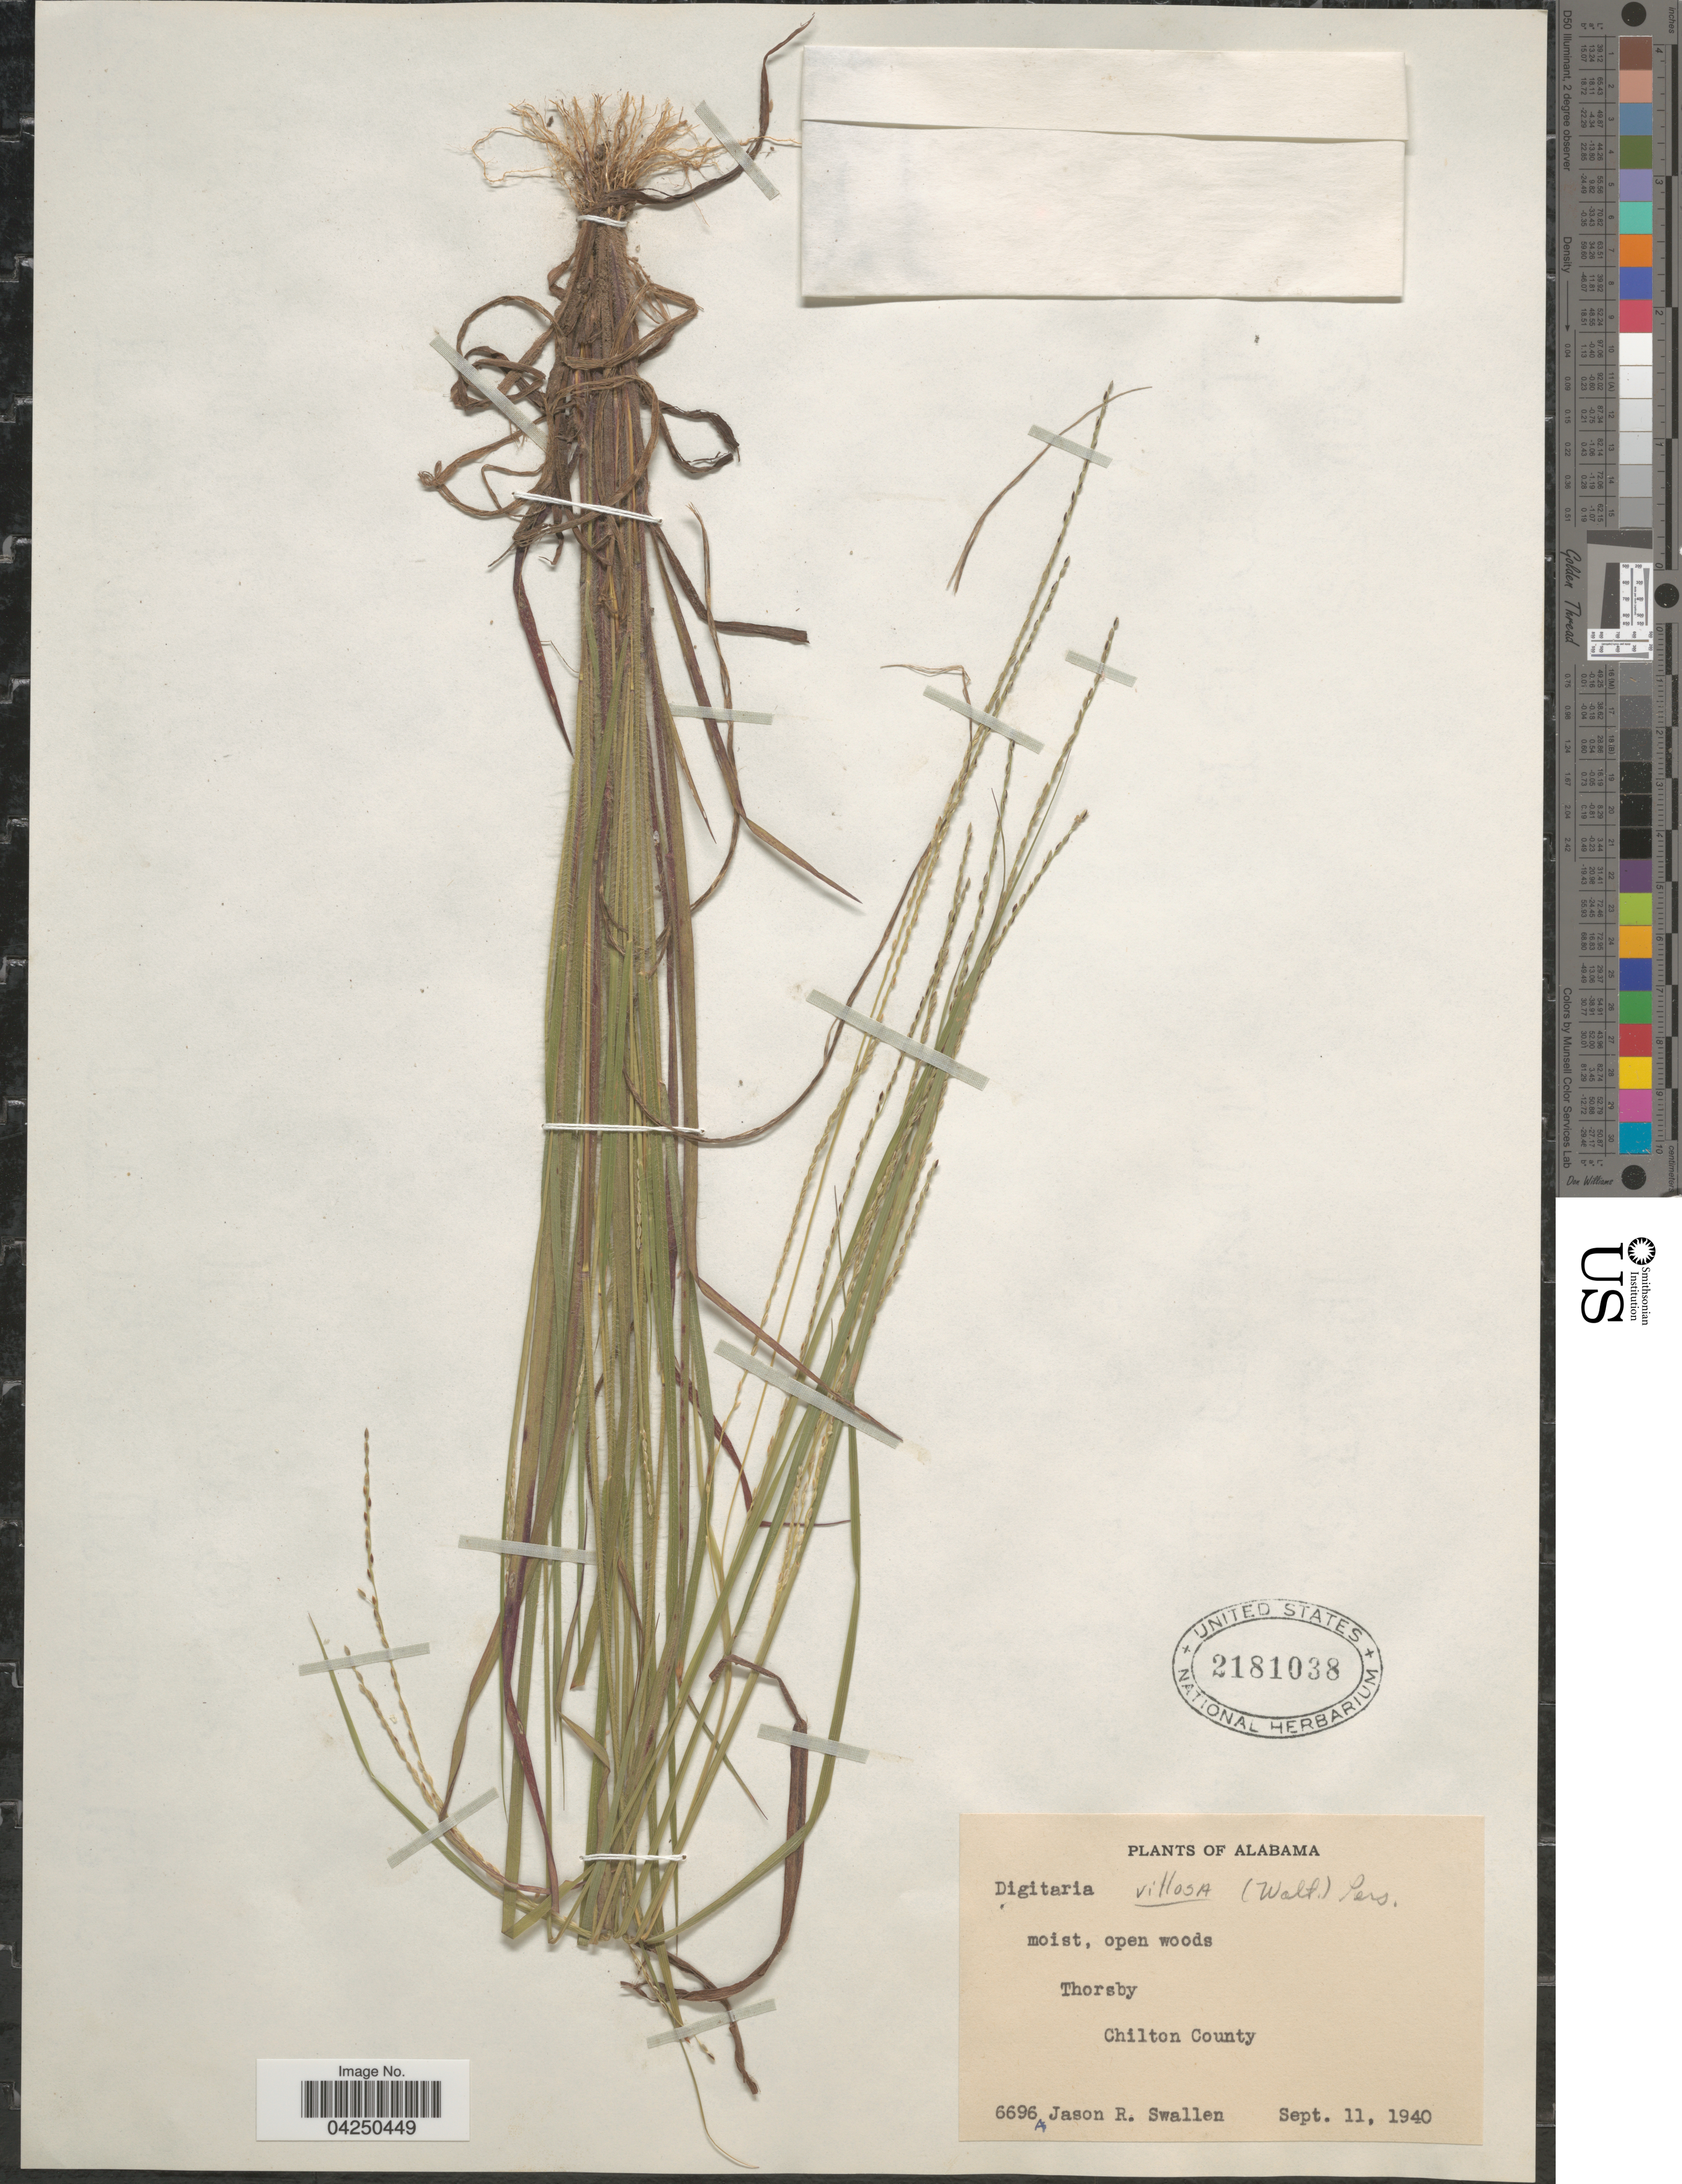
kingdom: Plantae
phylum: Tracheophyta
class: Liliopsida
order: Poales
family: Poaceae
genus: Digitaria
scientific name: Digitaria sp.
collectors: J. R. Swallen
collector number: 6696A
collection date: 1940-09-11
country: United States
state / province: Alabama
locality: Moist, open woods Thorsby. Chilton County.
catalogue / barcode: US 2181038